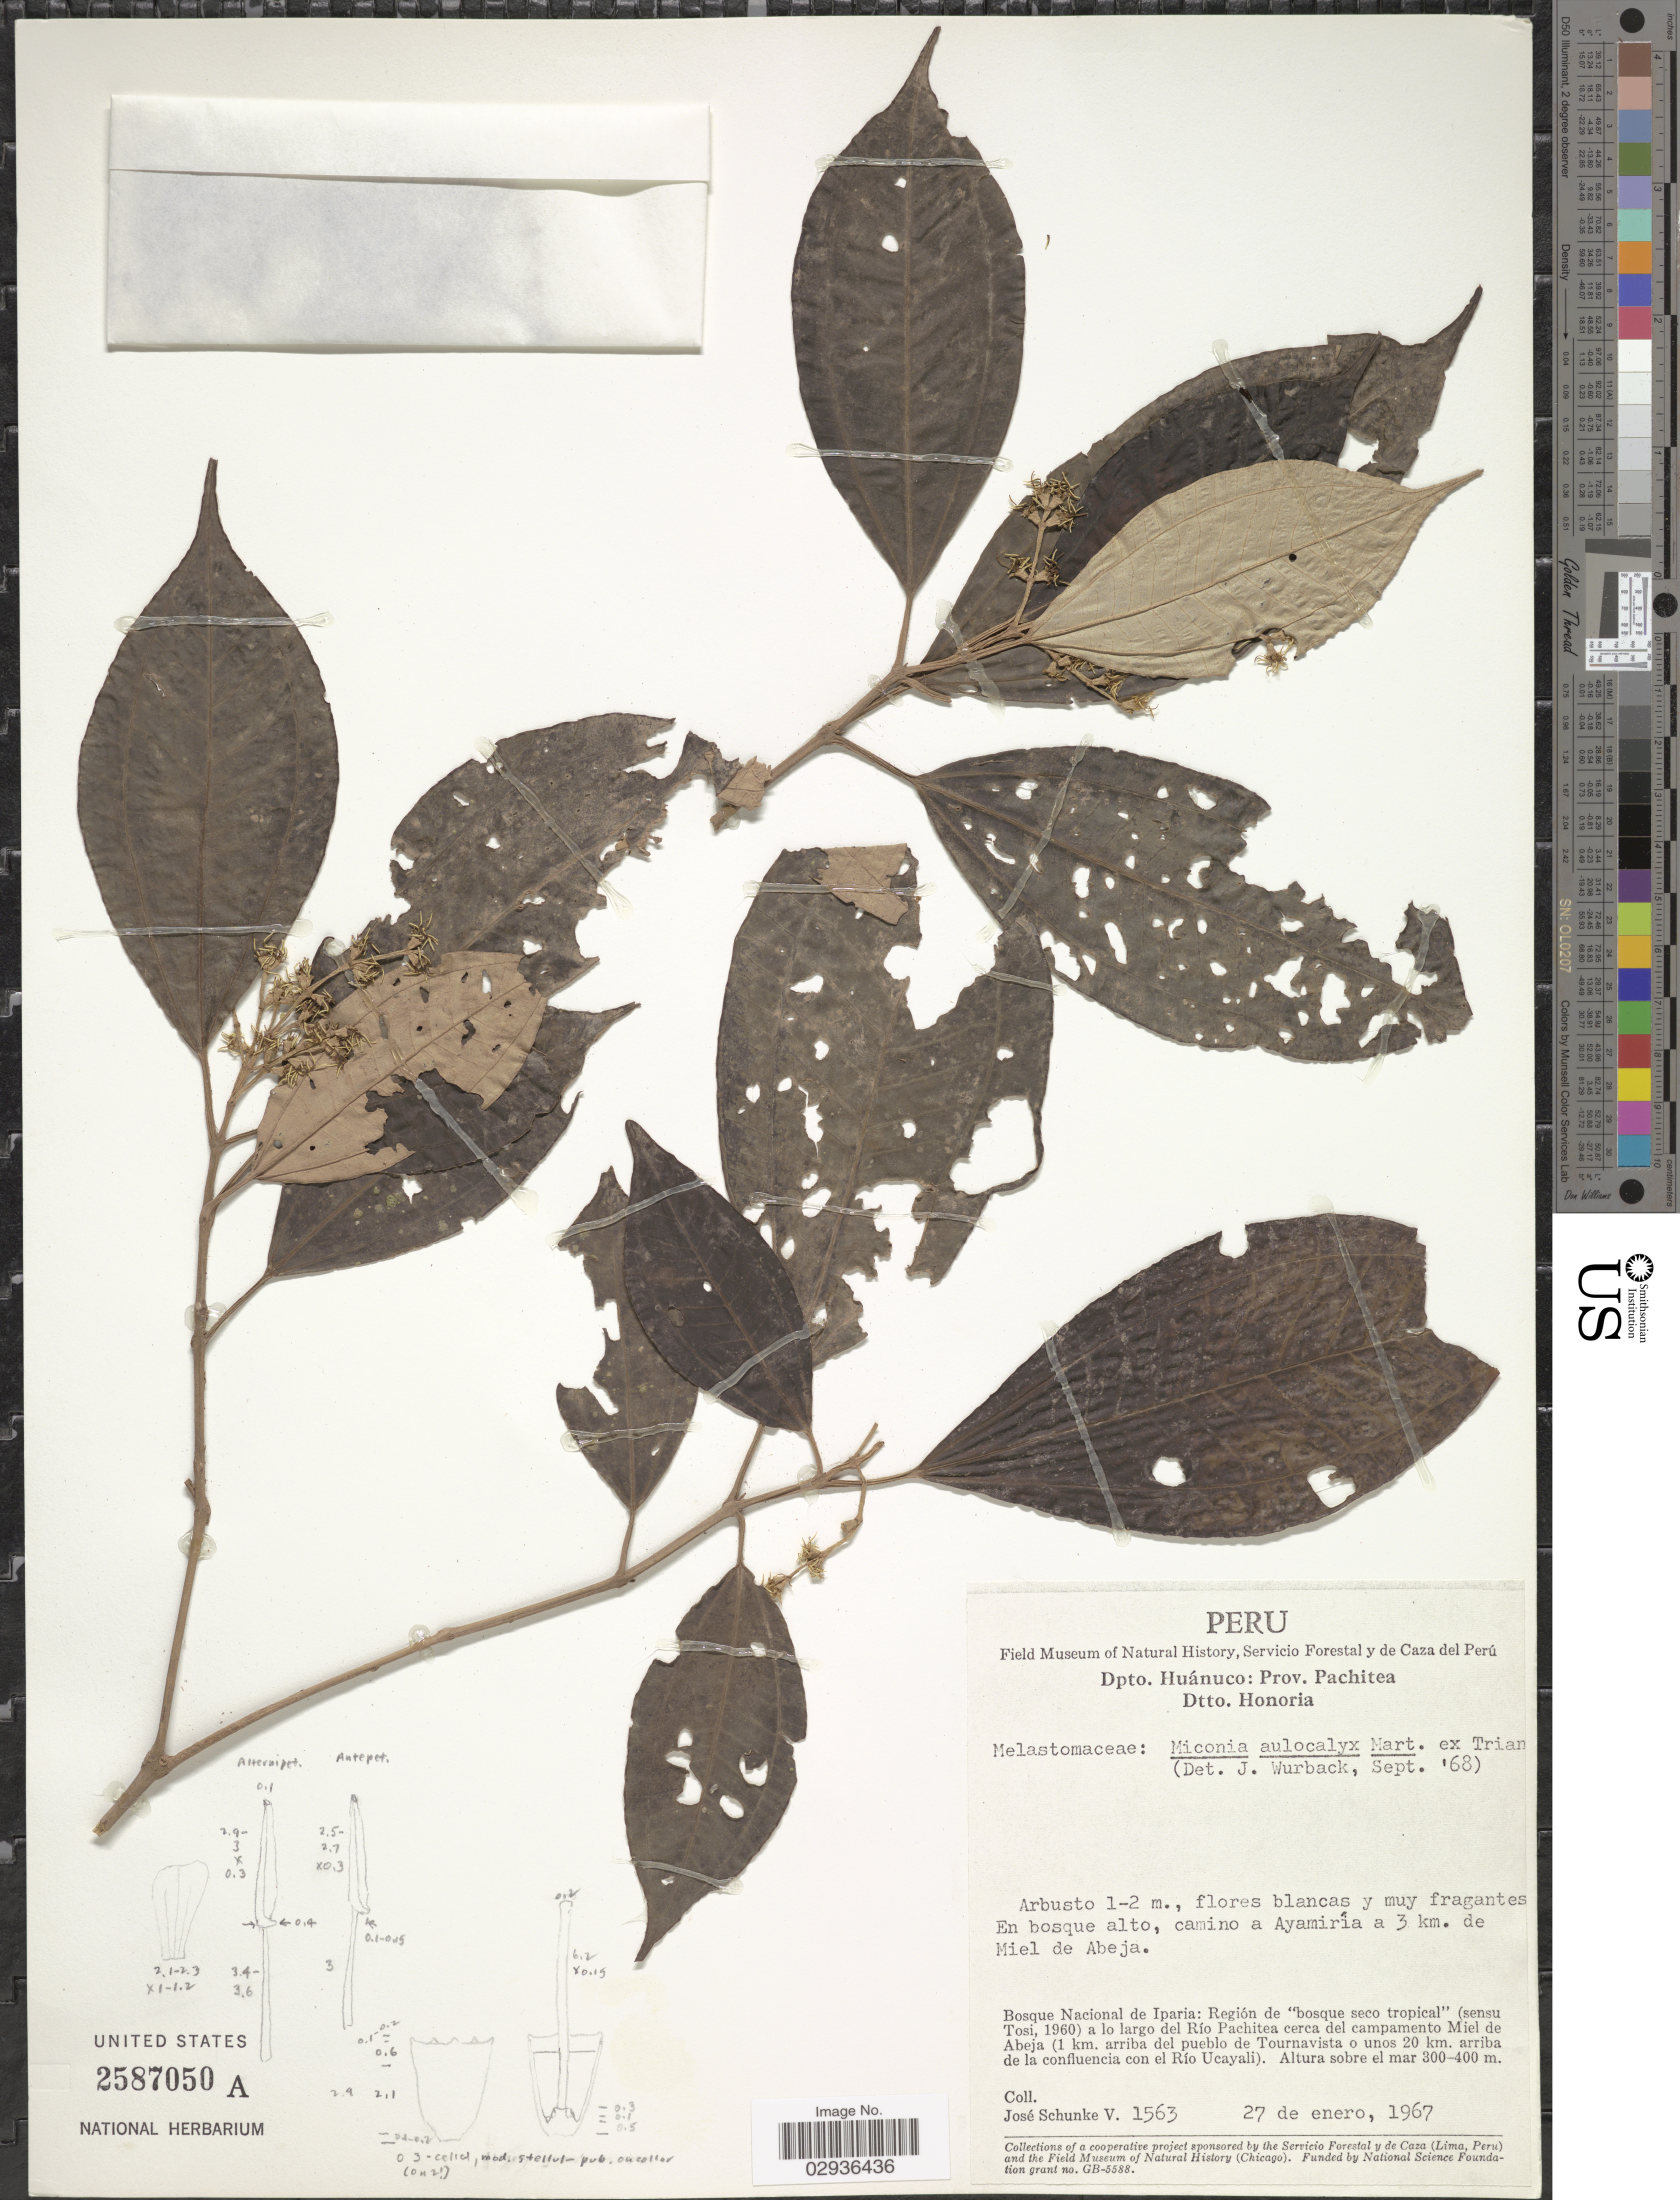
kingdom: Plantae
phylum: Tracheophyta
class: Magnoliopsida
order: Myrtales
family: Melastomataceae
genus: Miconia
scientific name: Miconia aulocalyx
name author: Mart. ex Triana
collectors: J. Schunke Vigo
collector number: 1563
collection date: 1967-01-27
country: Peru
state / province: Huánuco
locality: Dpto. Huánuco: Prov. Pachitea, Dtto. Honoria. Bosque Nacional de Iparia: Región de "bosque seco tropical" (sensu Tosi, 1960) a lo largo del Río Pachitea cerca del campamento Miel de Abeja (1 km. arriba del pueblo de Tournavista o unos 20 km. arriba de la confluencia con el Río Ucayali).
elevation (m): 300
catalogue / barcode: US 2587050A